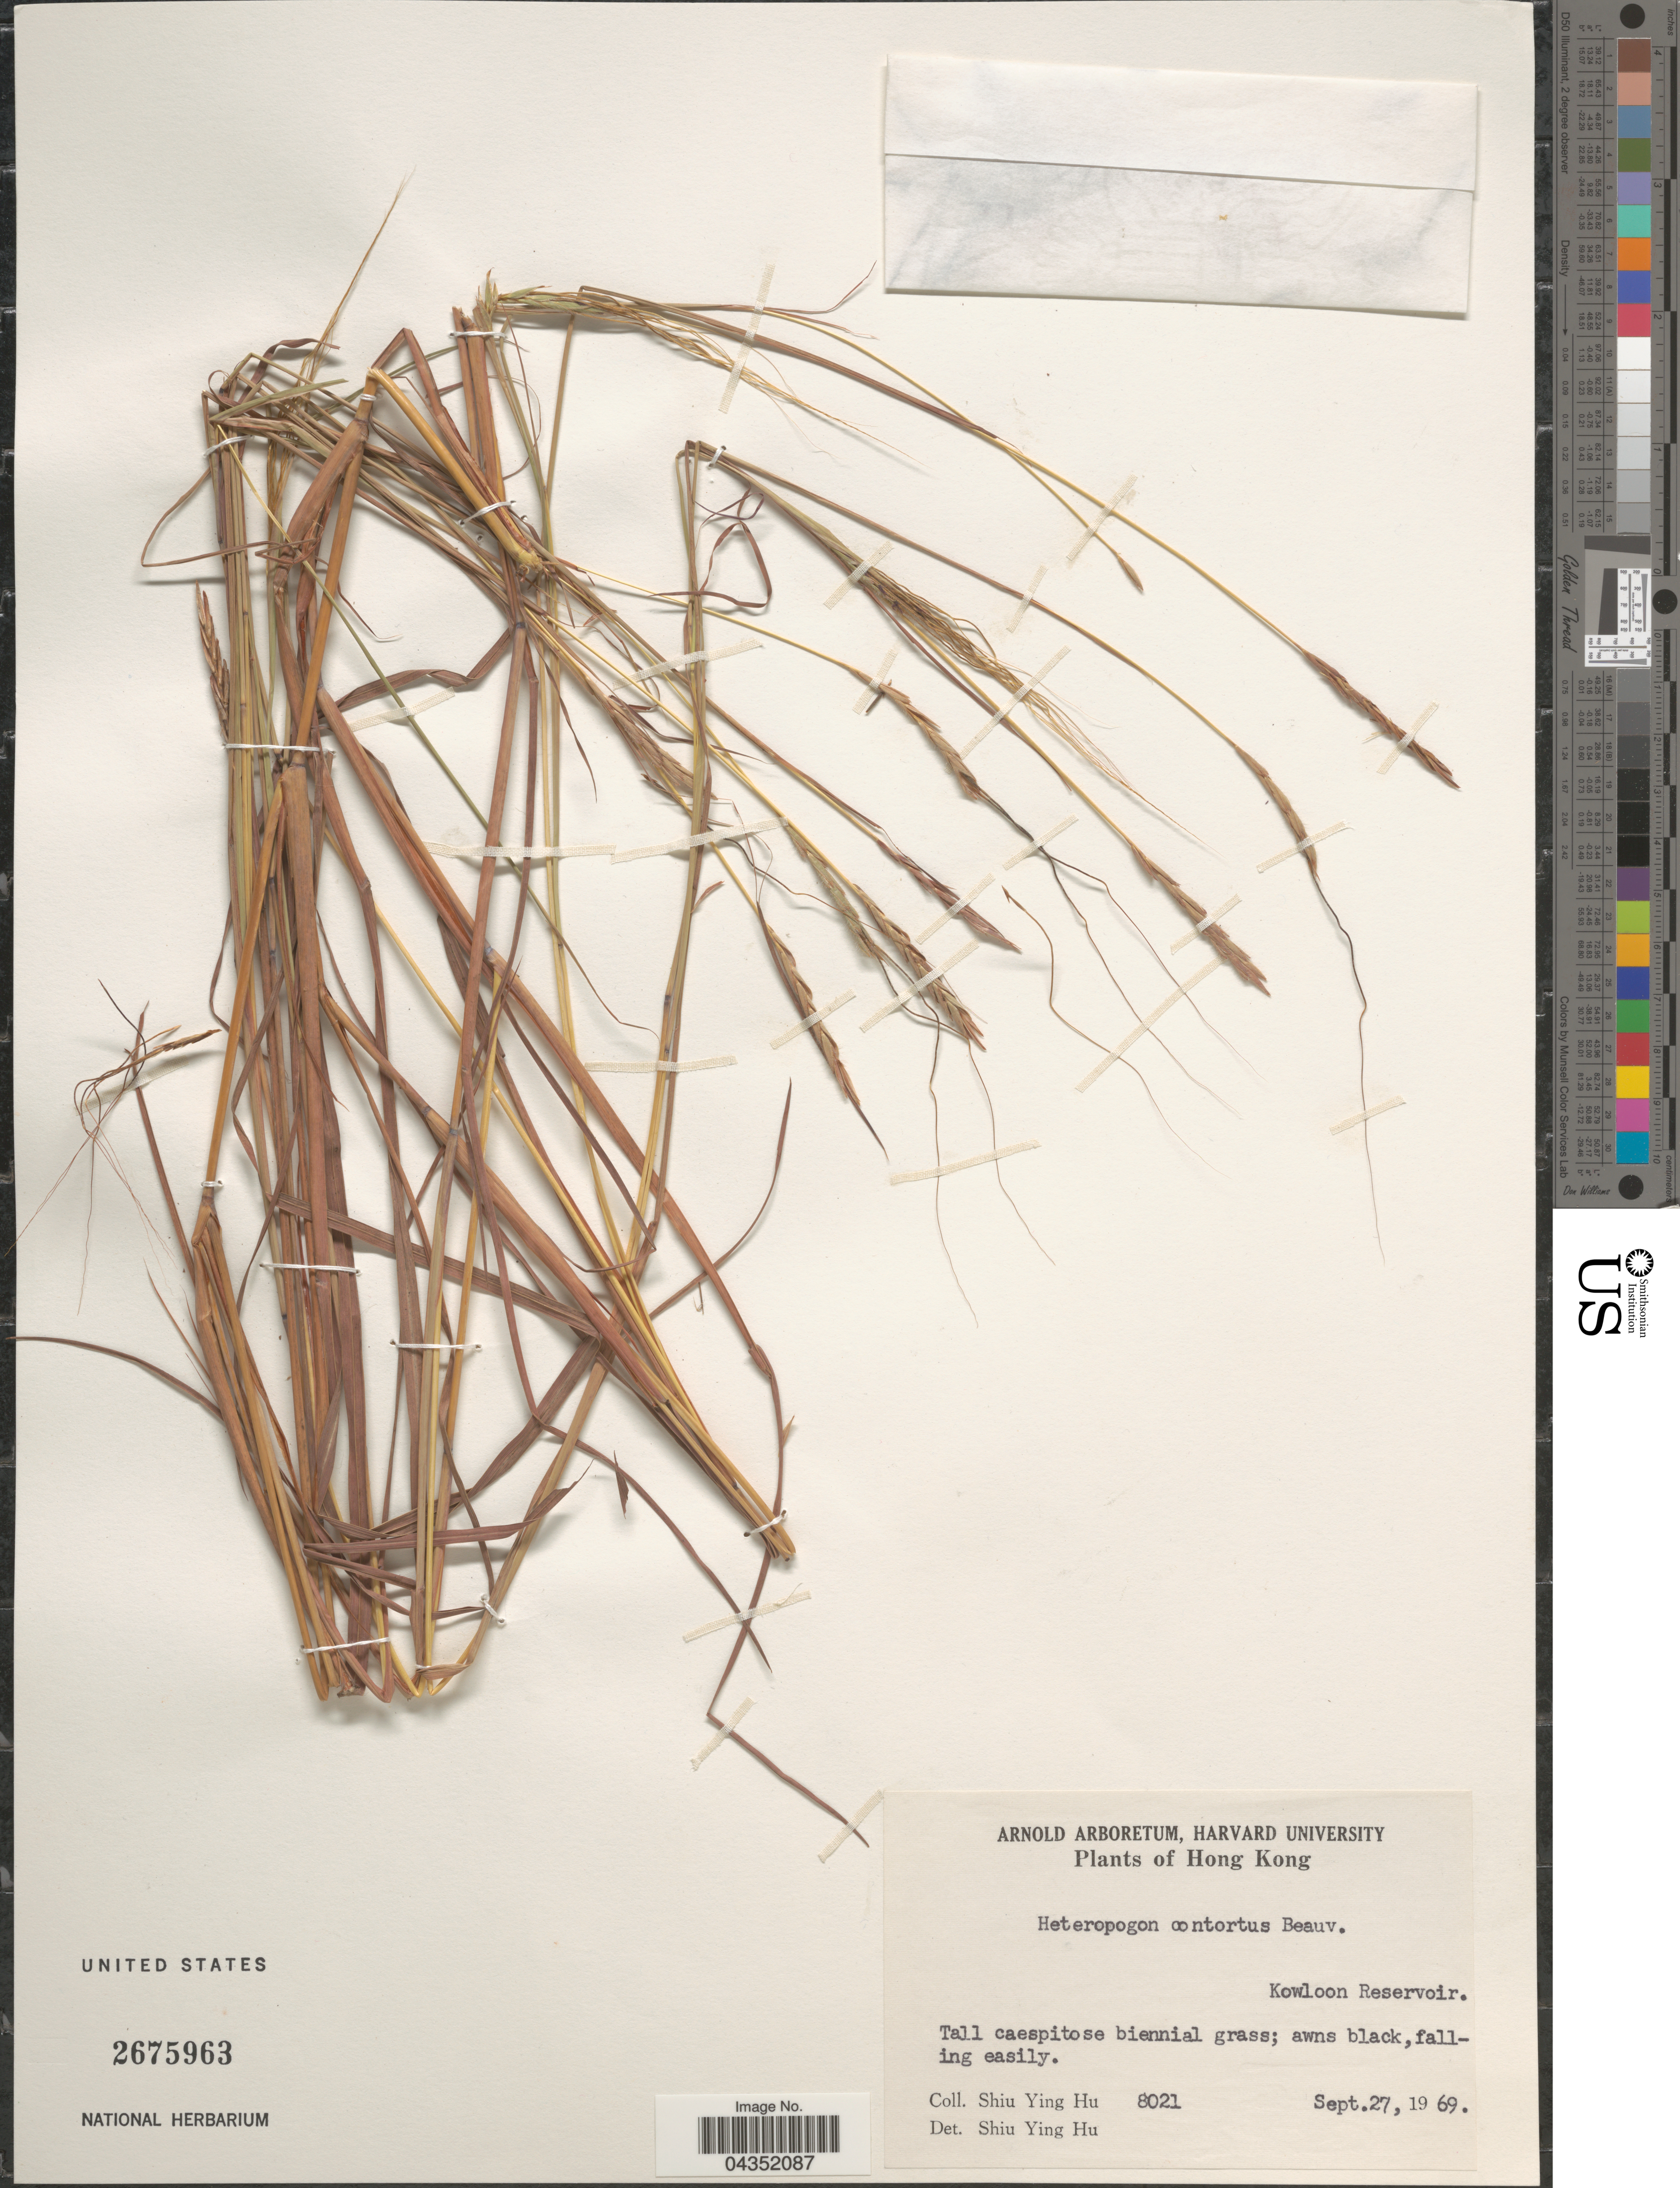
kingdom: Plantae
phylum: Tracheophyta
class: Liliopsida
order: Poales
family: Poaceae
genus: Heteropogon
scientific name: Heteropogon contortus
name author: (L.) P. Beauv. ex Roem. & Schult.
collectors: S. Y. Hu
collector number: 8021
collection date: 1969-09-27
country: China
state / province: Hong Kong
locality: Kowloon Reservoir.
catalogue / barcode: US 2675963